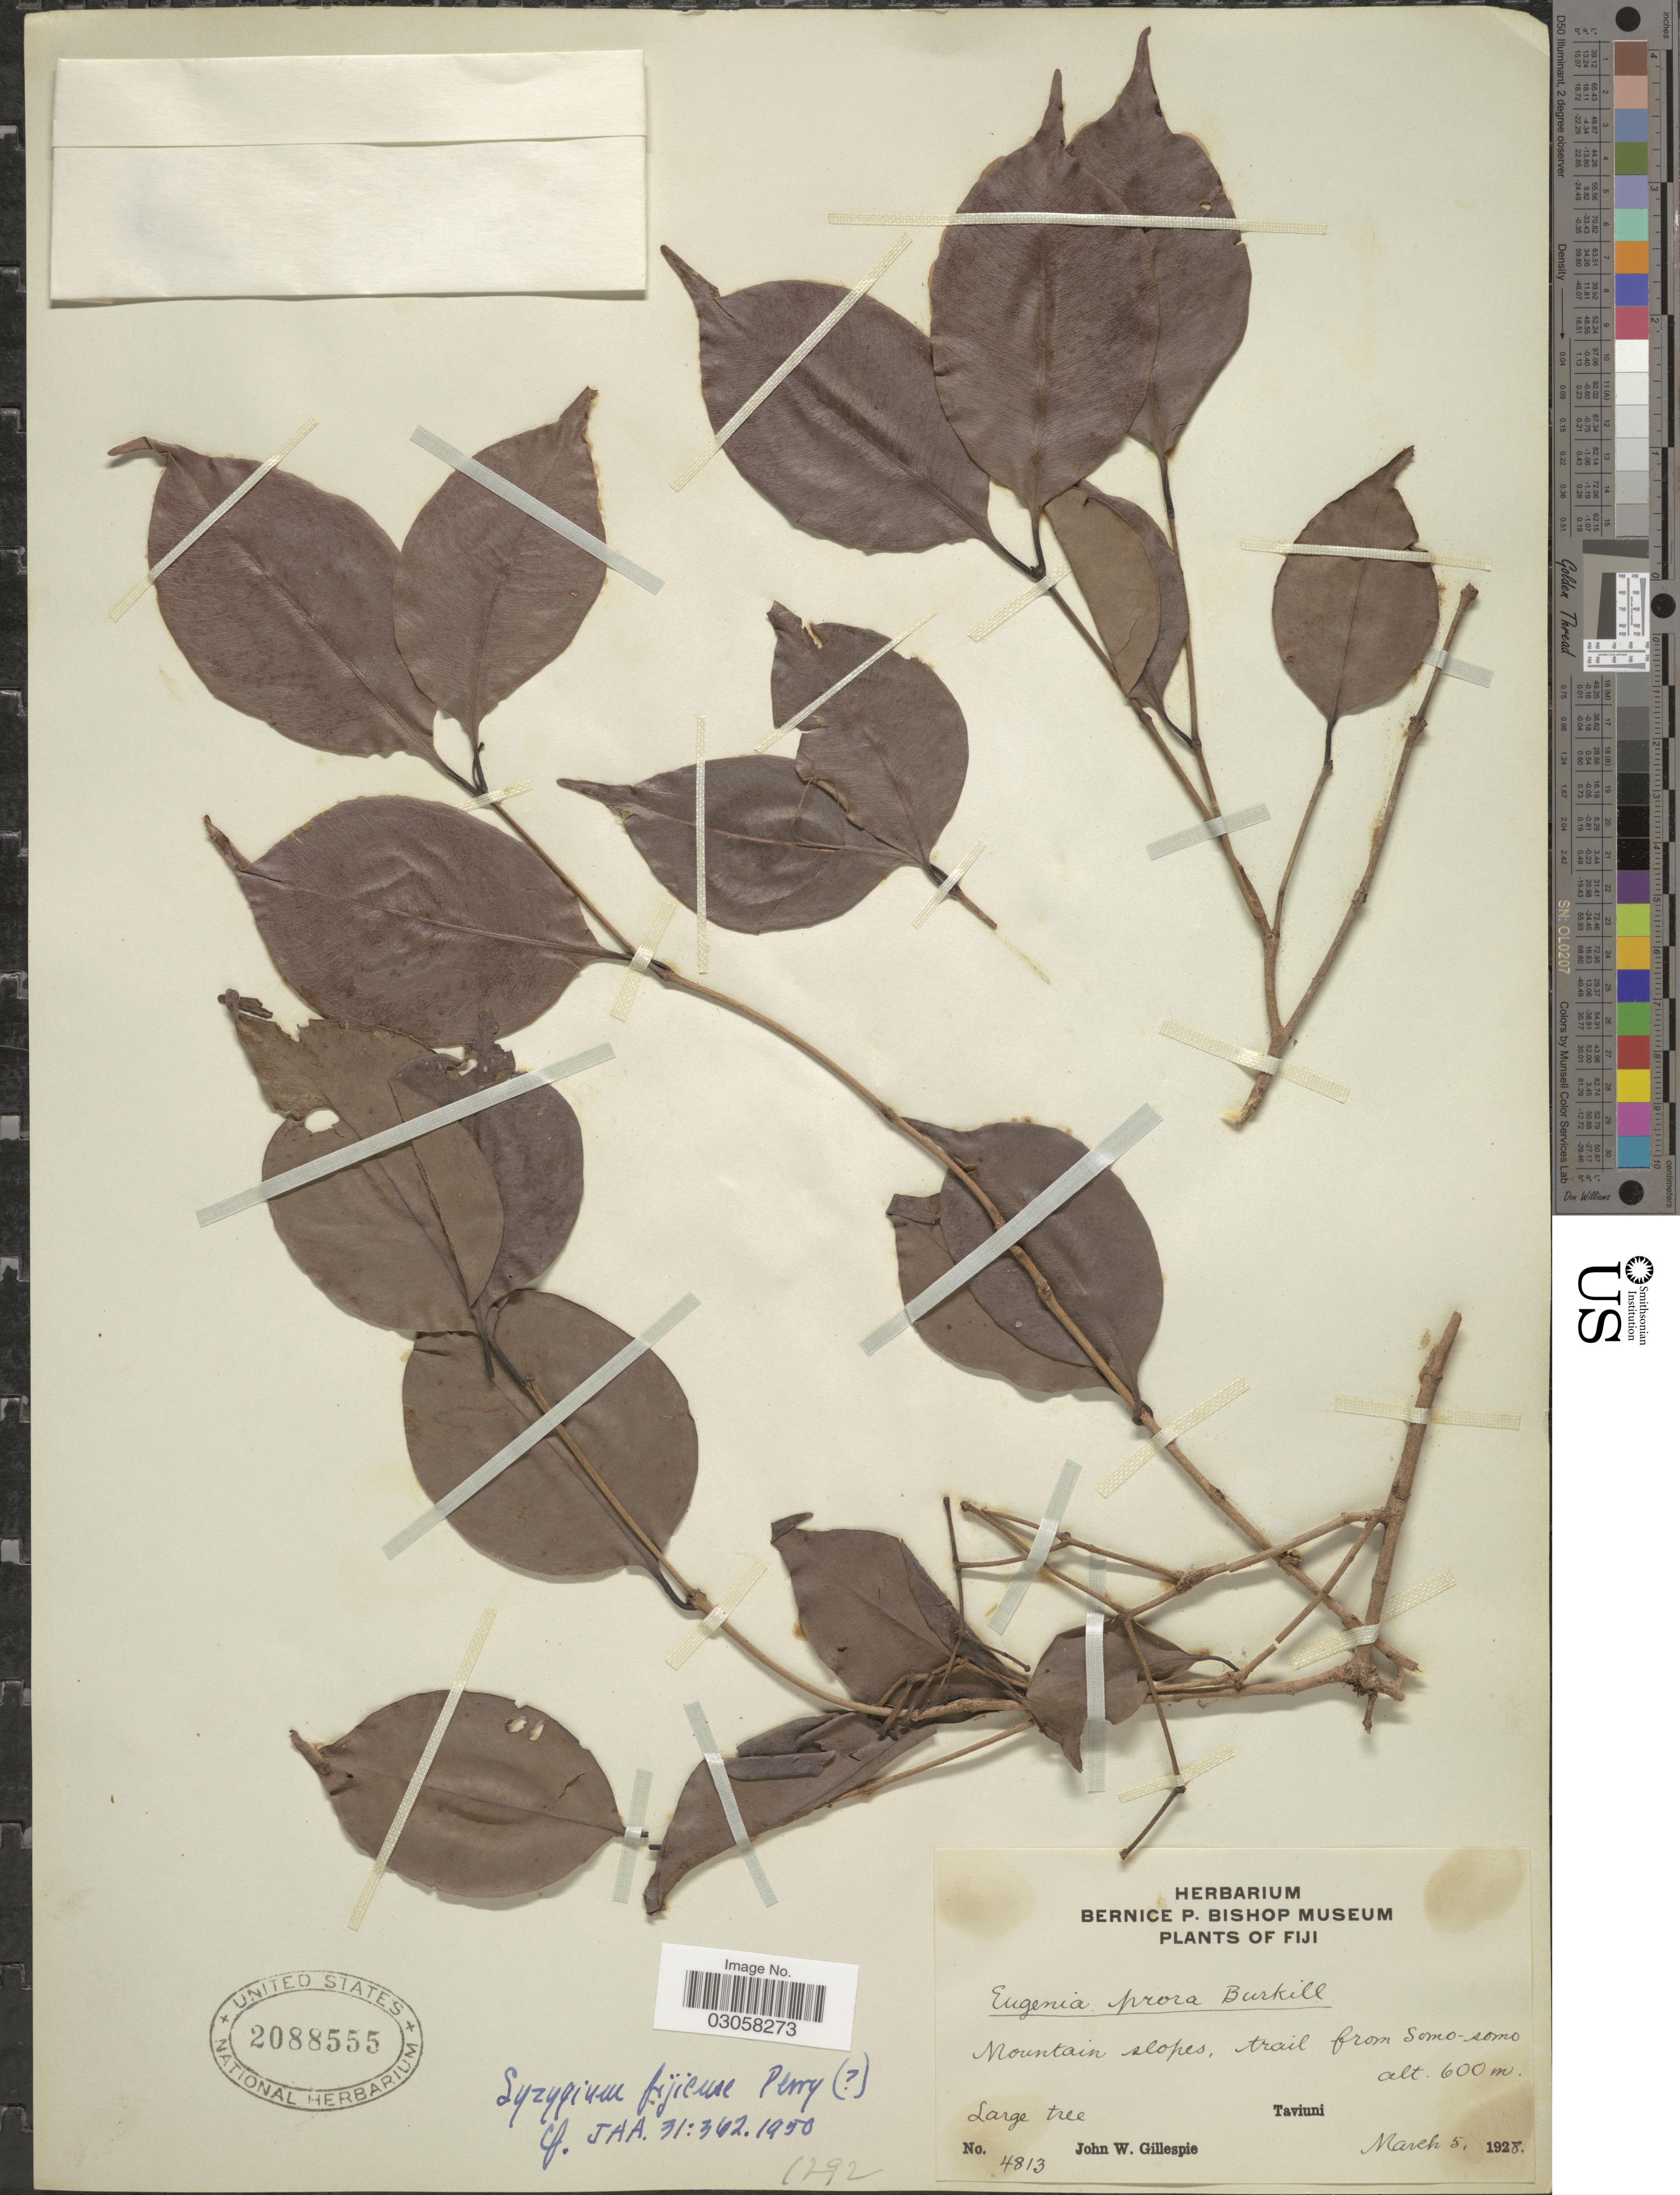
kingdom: Plantae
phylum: Tracheophyta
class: Magnoliopsida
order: Myrtales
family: Myrtaceae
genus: Syzygium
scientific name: Syzygium fijiense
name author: L.M. Perry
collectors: J. W. Gillespie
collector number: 4813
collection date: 1928-03-05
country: Fiji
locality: Mountain slopes, trail from Somo-somo. Taviuni.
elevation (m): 600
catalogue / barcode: US 2088555